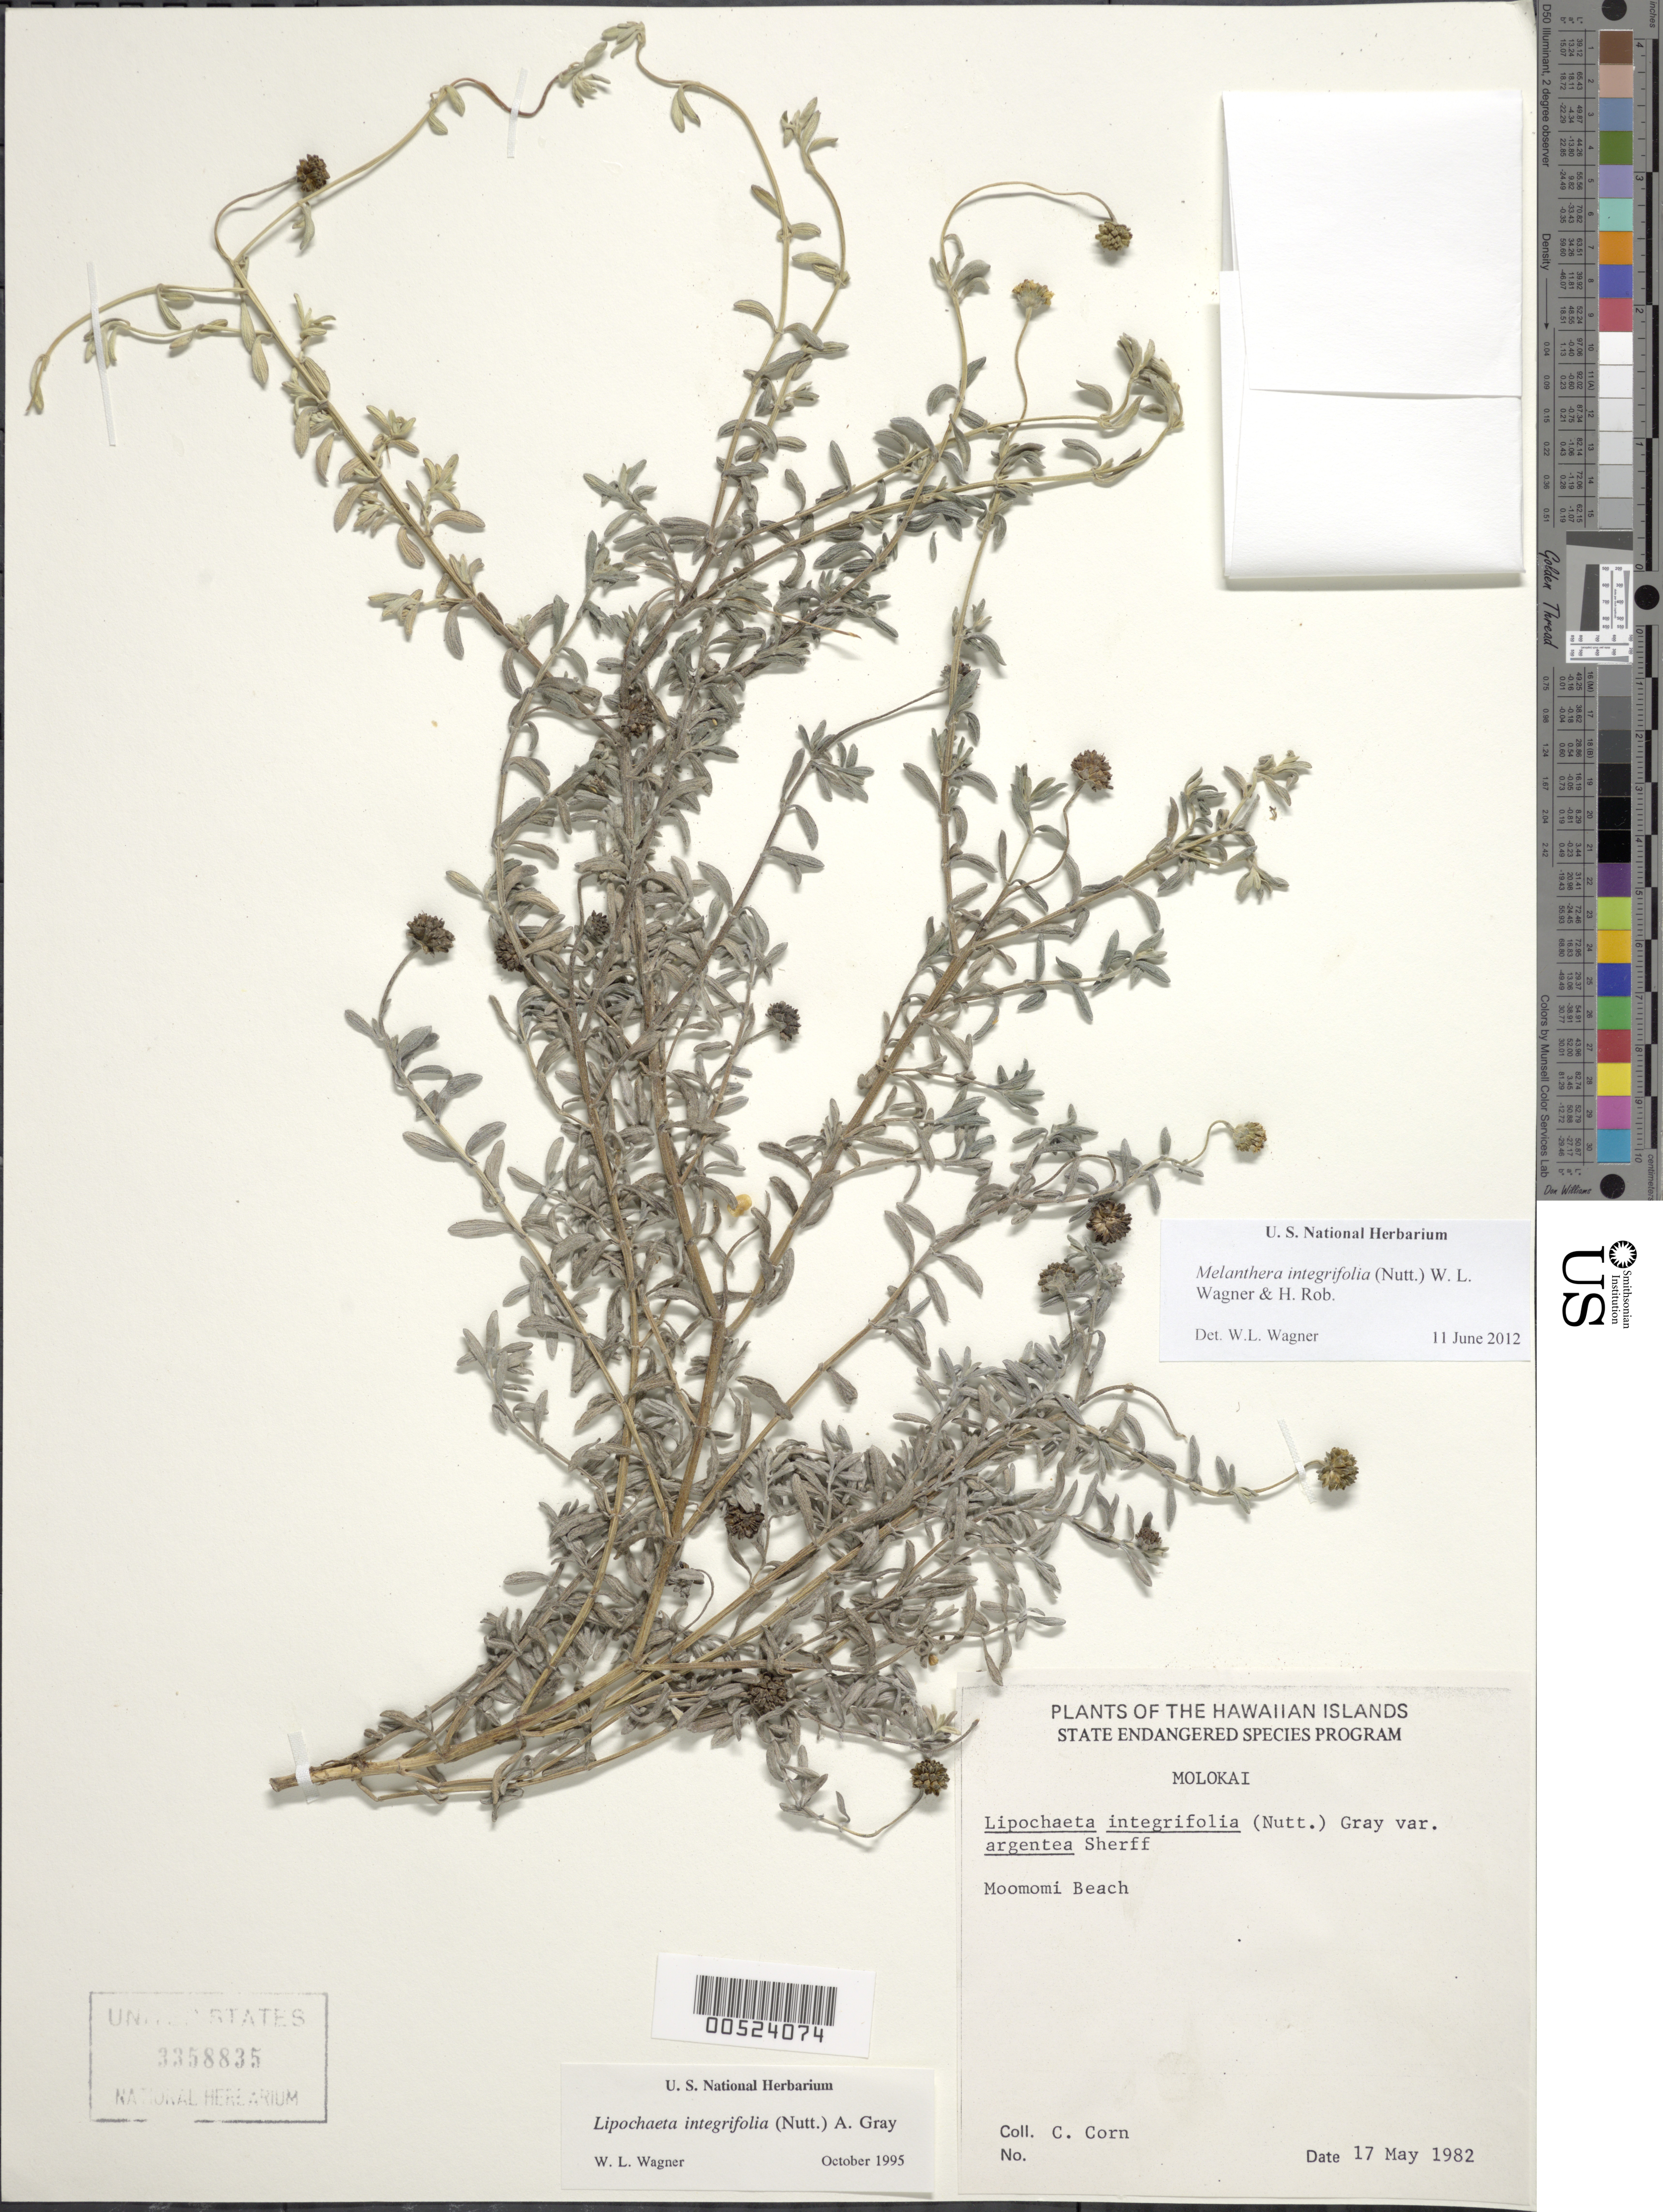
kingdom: Plantae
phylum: Tracheophyta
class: Magnoliopsida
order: Asterales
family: Asteraceae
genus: Wollastonia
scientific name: Wollastonia integrifolia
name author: (Nutt.) Orchard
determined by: Wagner, W. L., (BOT), Smithsonian Institution - National Museum of Natural History (UNITED STATES)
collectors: C. Corn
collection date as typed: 17 May 1982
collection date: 1982-05-17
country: United States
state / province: Hawaii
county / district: Maui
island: Moloka'i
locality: Moomomi Beach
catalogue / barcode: US 3358835